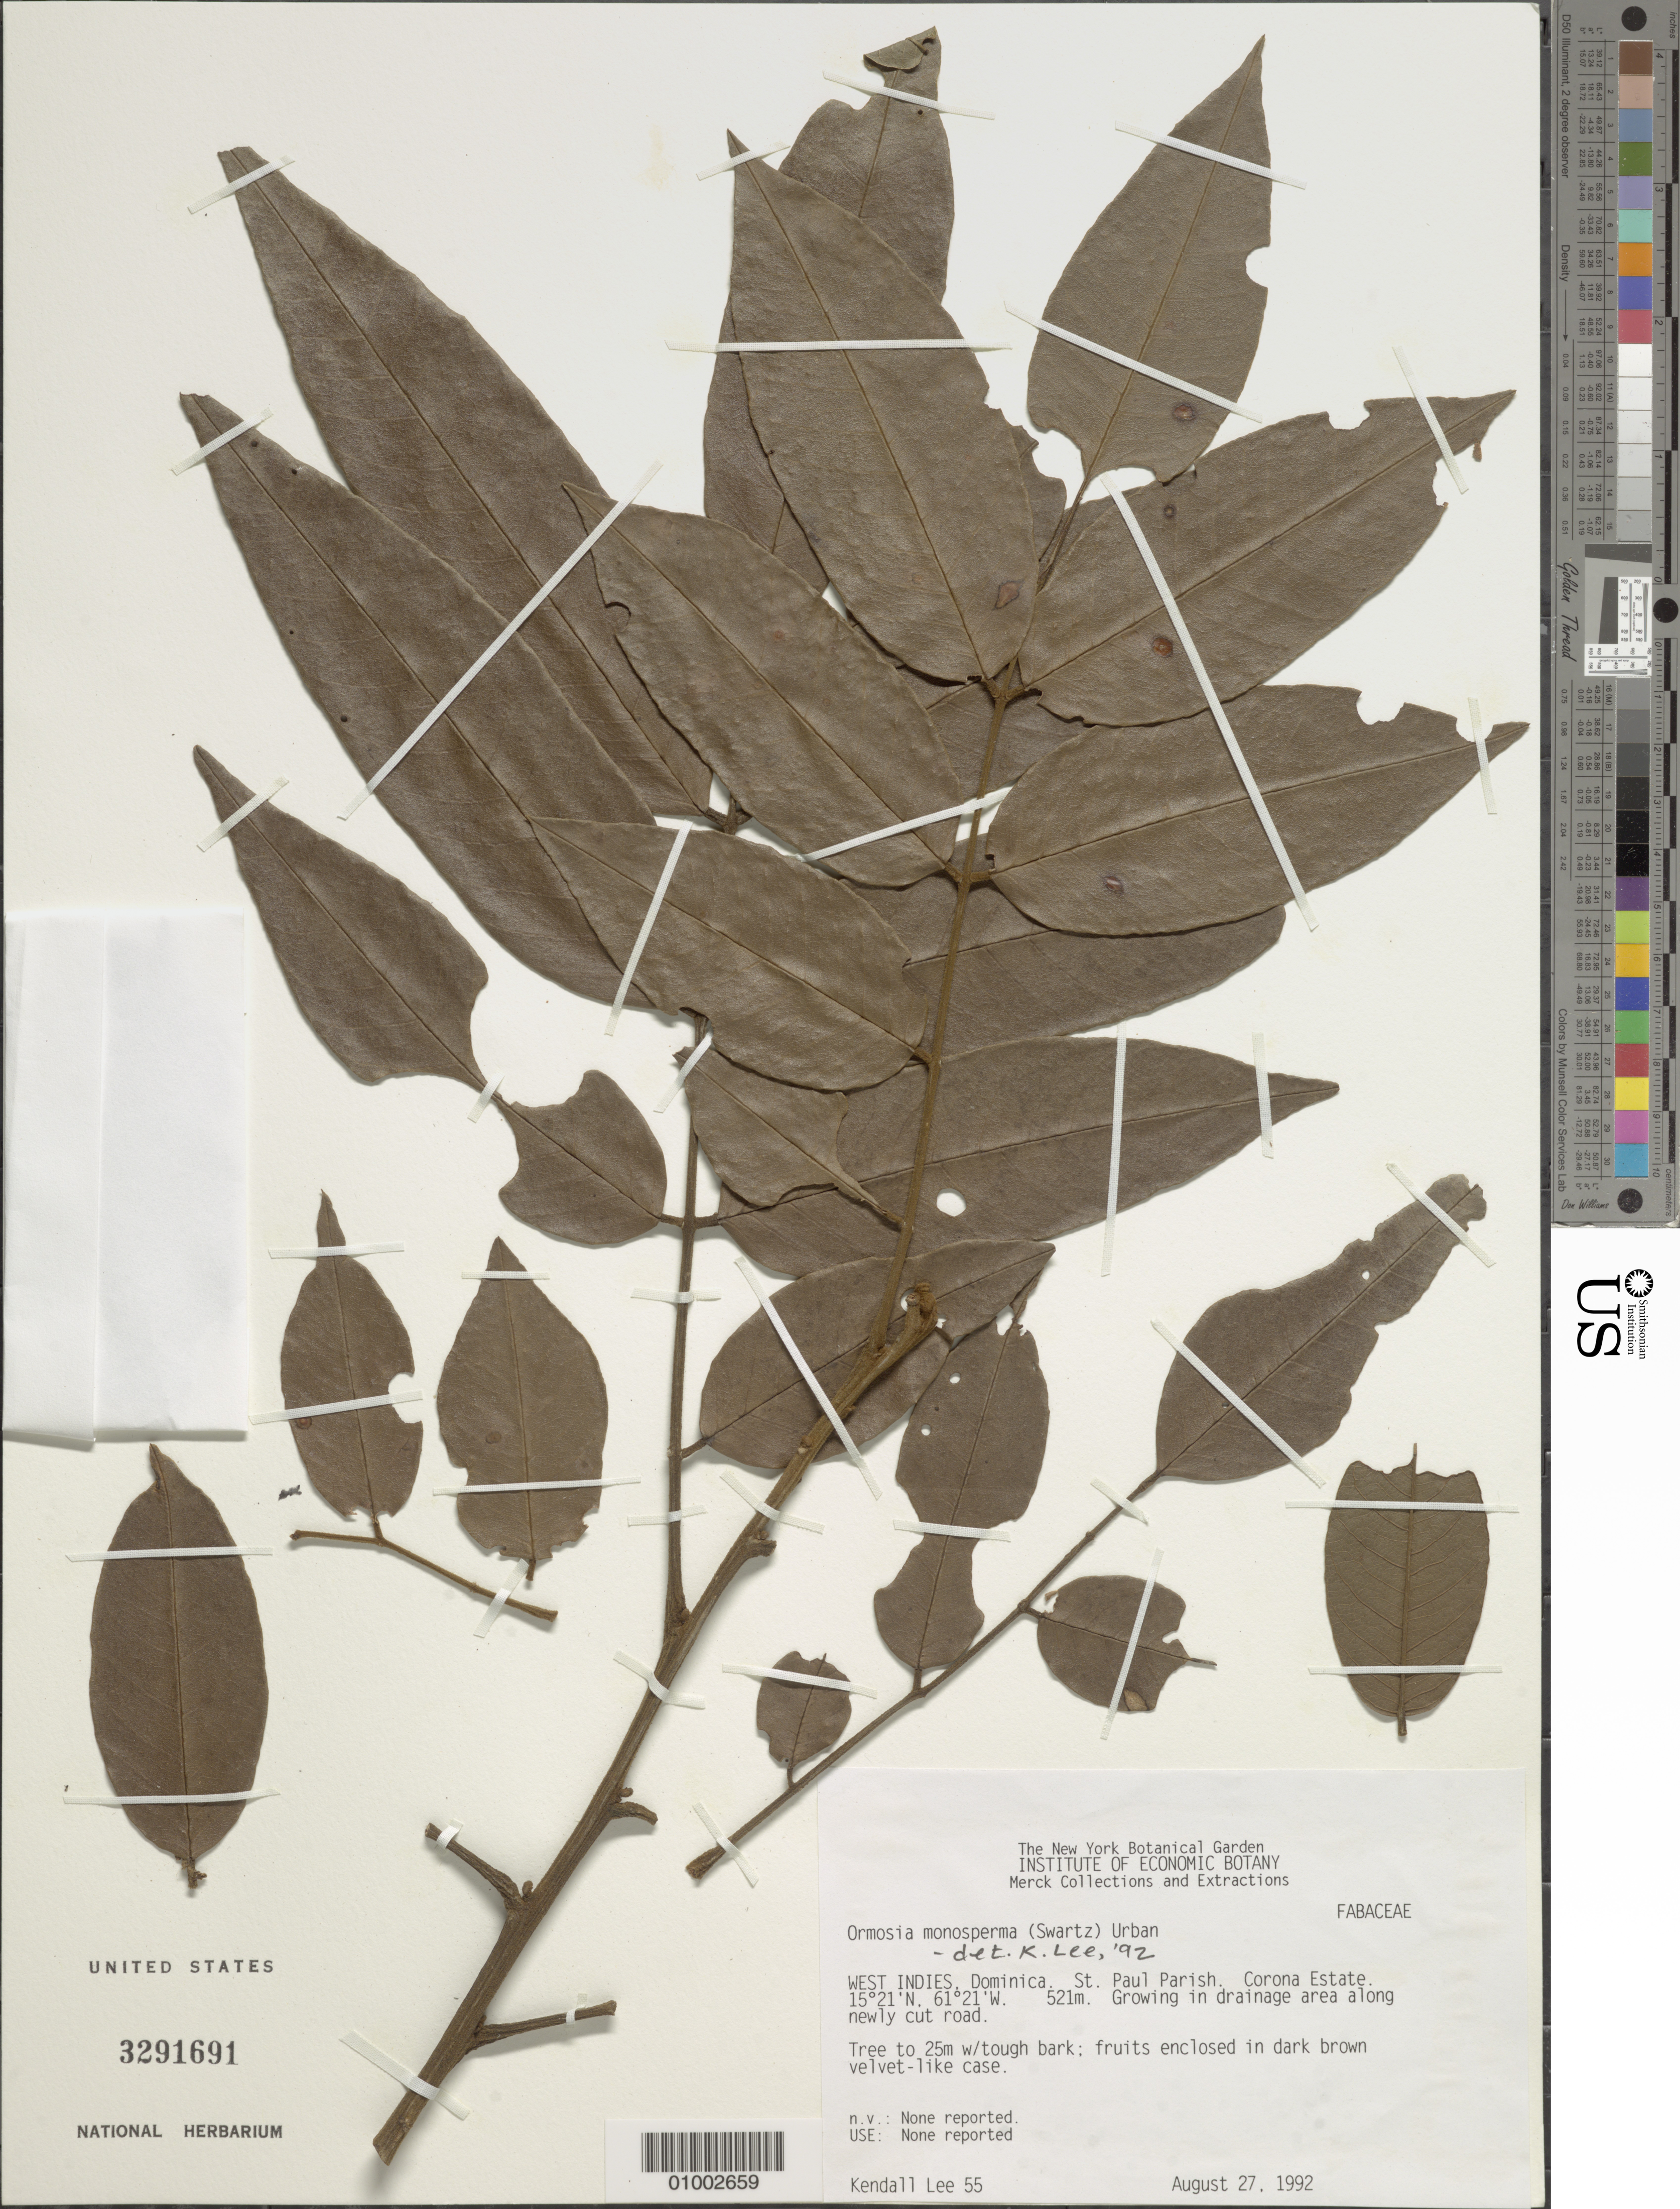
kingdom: Plantae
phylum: Tracheophyta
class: Magnoliopsida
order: Fabales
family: Fabaceae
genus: Ormosia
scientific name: Ormosia monosperma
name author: (Sw.) Urb.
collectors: K. Lee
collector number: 55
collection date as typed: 27 Aug 1992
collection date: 1992-08-27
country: Dominica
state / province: St. Paul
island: Dominica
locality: St. Paul Parish, Corona Estate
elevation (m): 521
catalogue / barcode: US 3291691